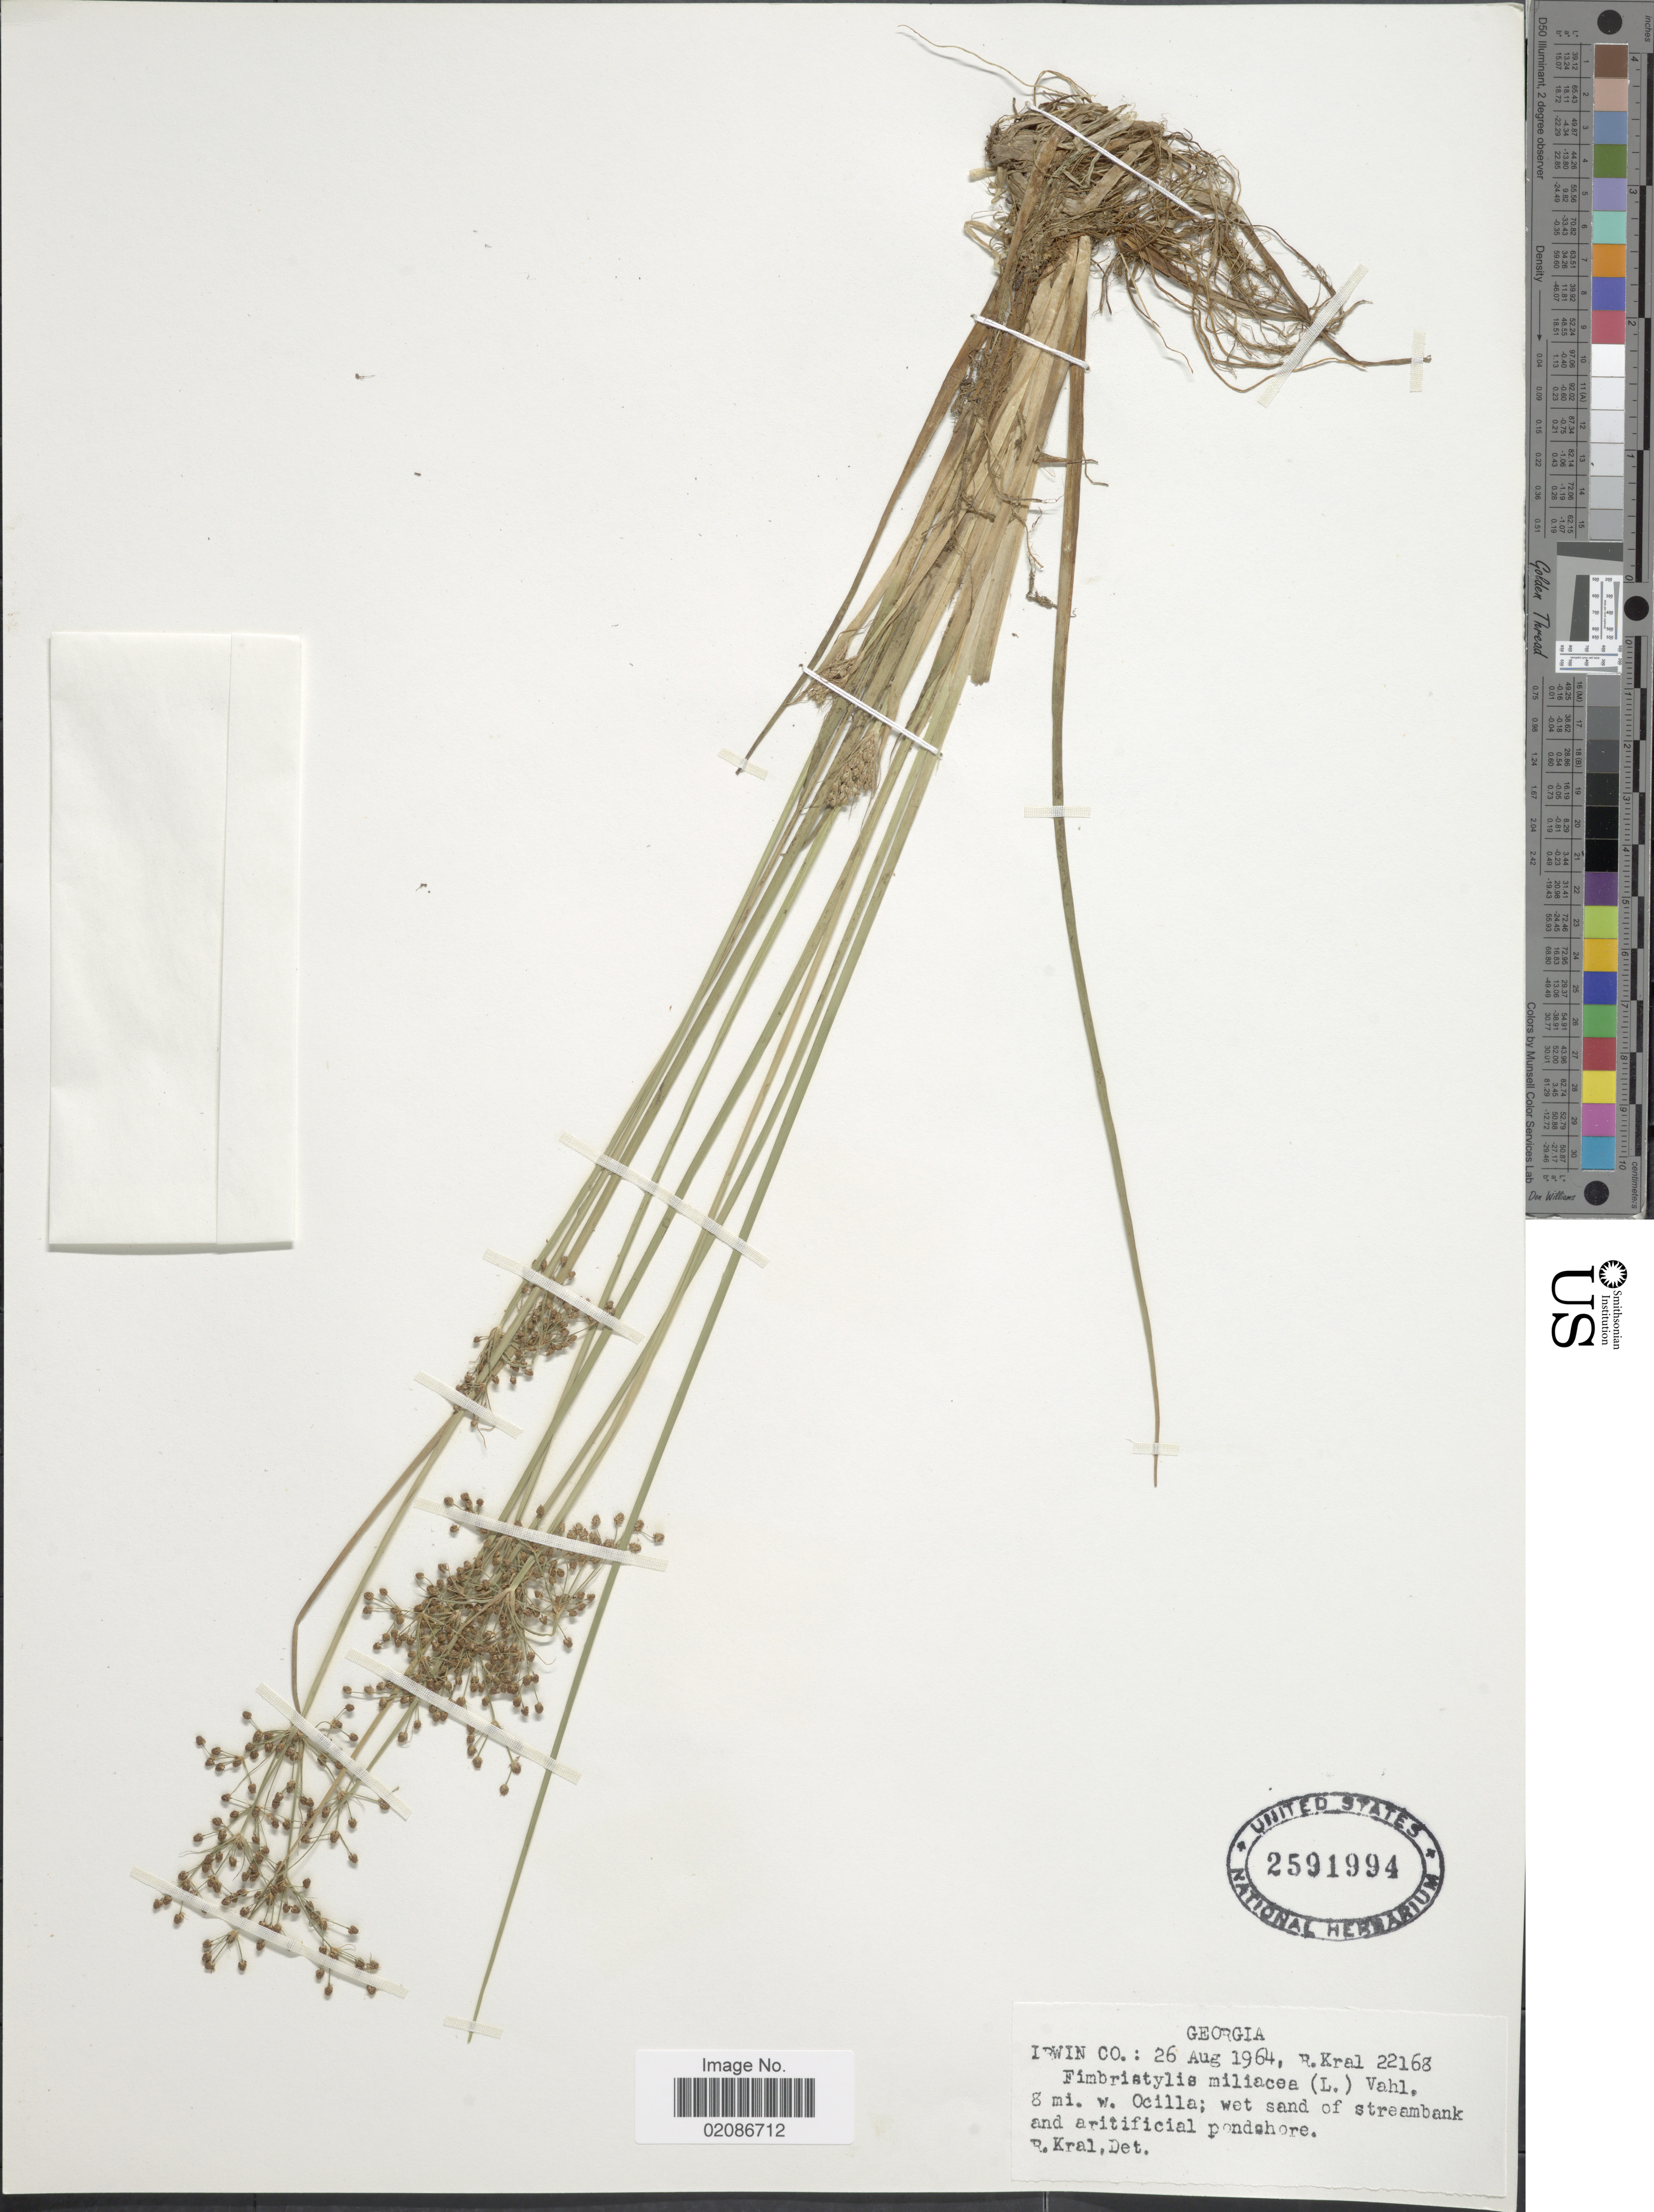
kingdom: Plantae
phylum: Tracheophyta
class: Liliopsida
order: Poales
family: Cyperaceae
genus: Fimbristylis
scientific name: Fimbristylis littoralis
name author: Gaudich.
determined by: Strong, M. T., (US), Smithsonian Institution - National Museum of Natural History (UNITED STATES)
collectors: R. Kral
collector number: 22168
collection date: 1964-08-26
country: United States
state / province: Georgia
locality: Irwin Co.: 8 mi. w. Ocilla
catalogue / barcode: US 2591994